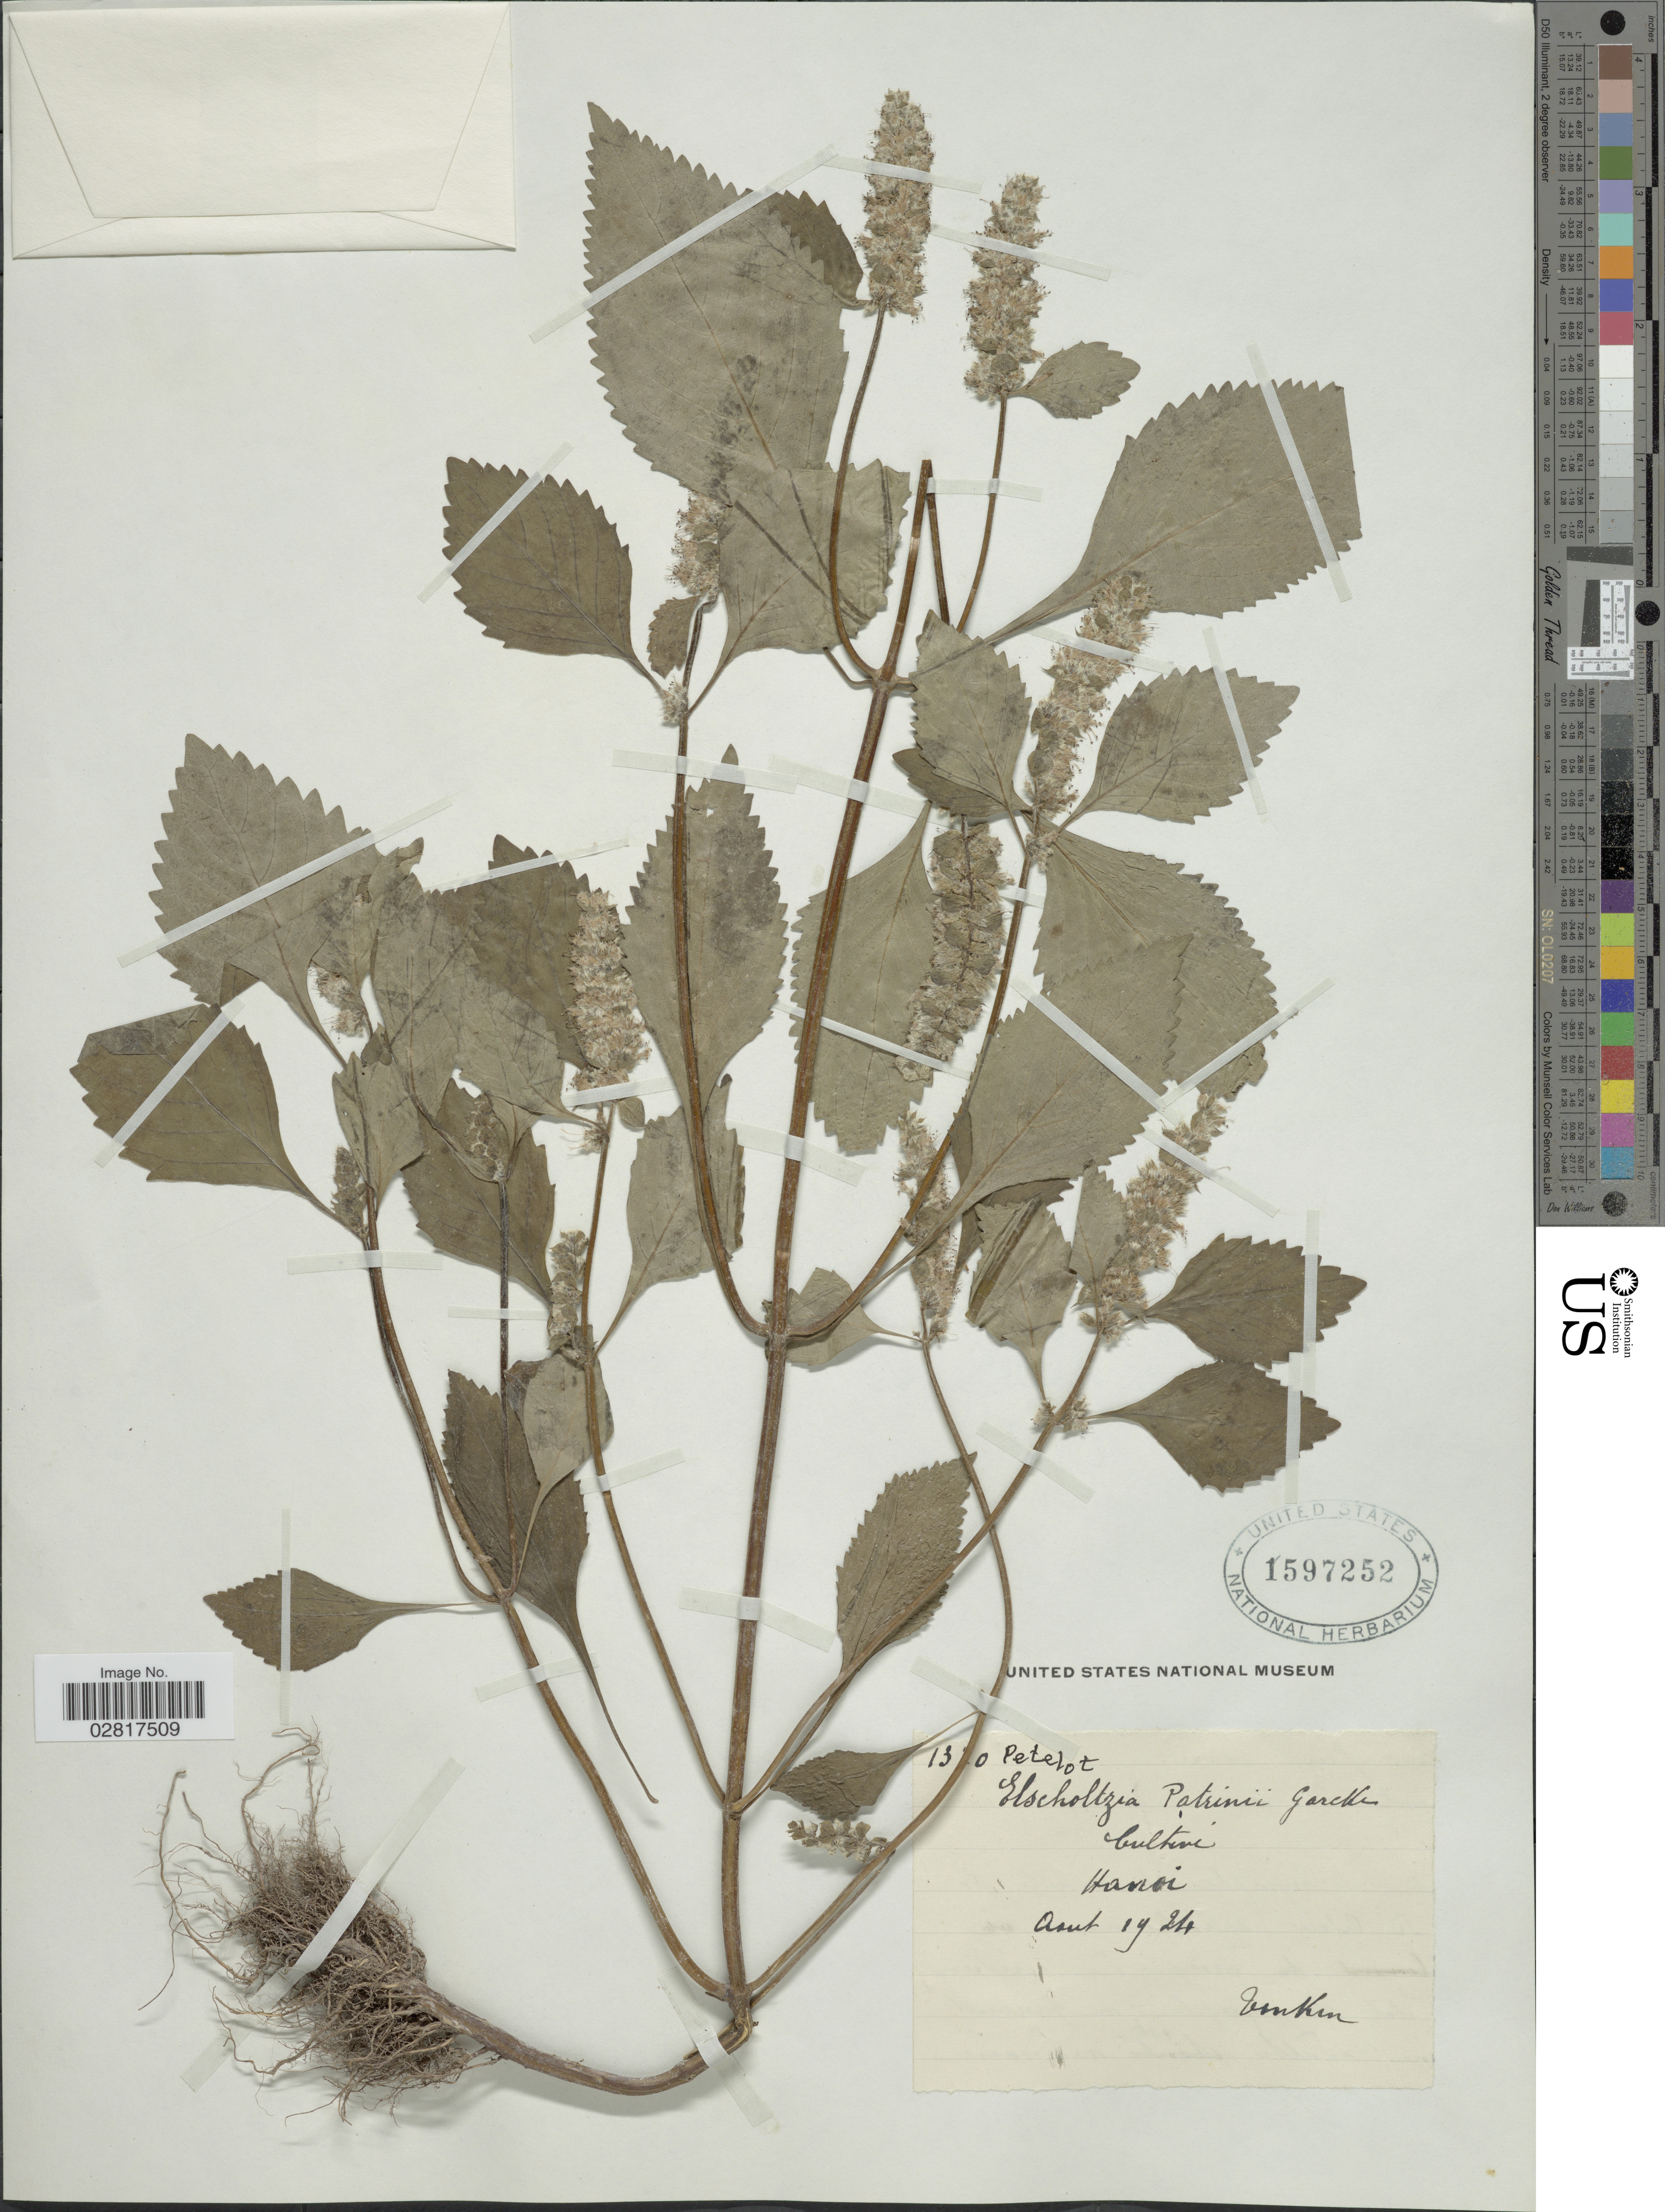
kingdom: Plantae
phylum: Tracheophyta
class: Magnoliopsida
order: Lamiales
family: Lamiaceae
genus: Elsholtzia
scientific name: Elsholtzia patrinii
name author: (Lepech.) Garcke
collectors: A. Petelot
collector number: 1320*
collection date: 1924-08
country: Vietnam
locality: Tonkin. Hanoi.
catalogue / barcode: US 1597252